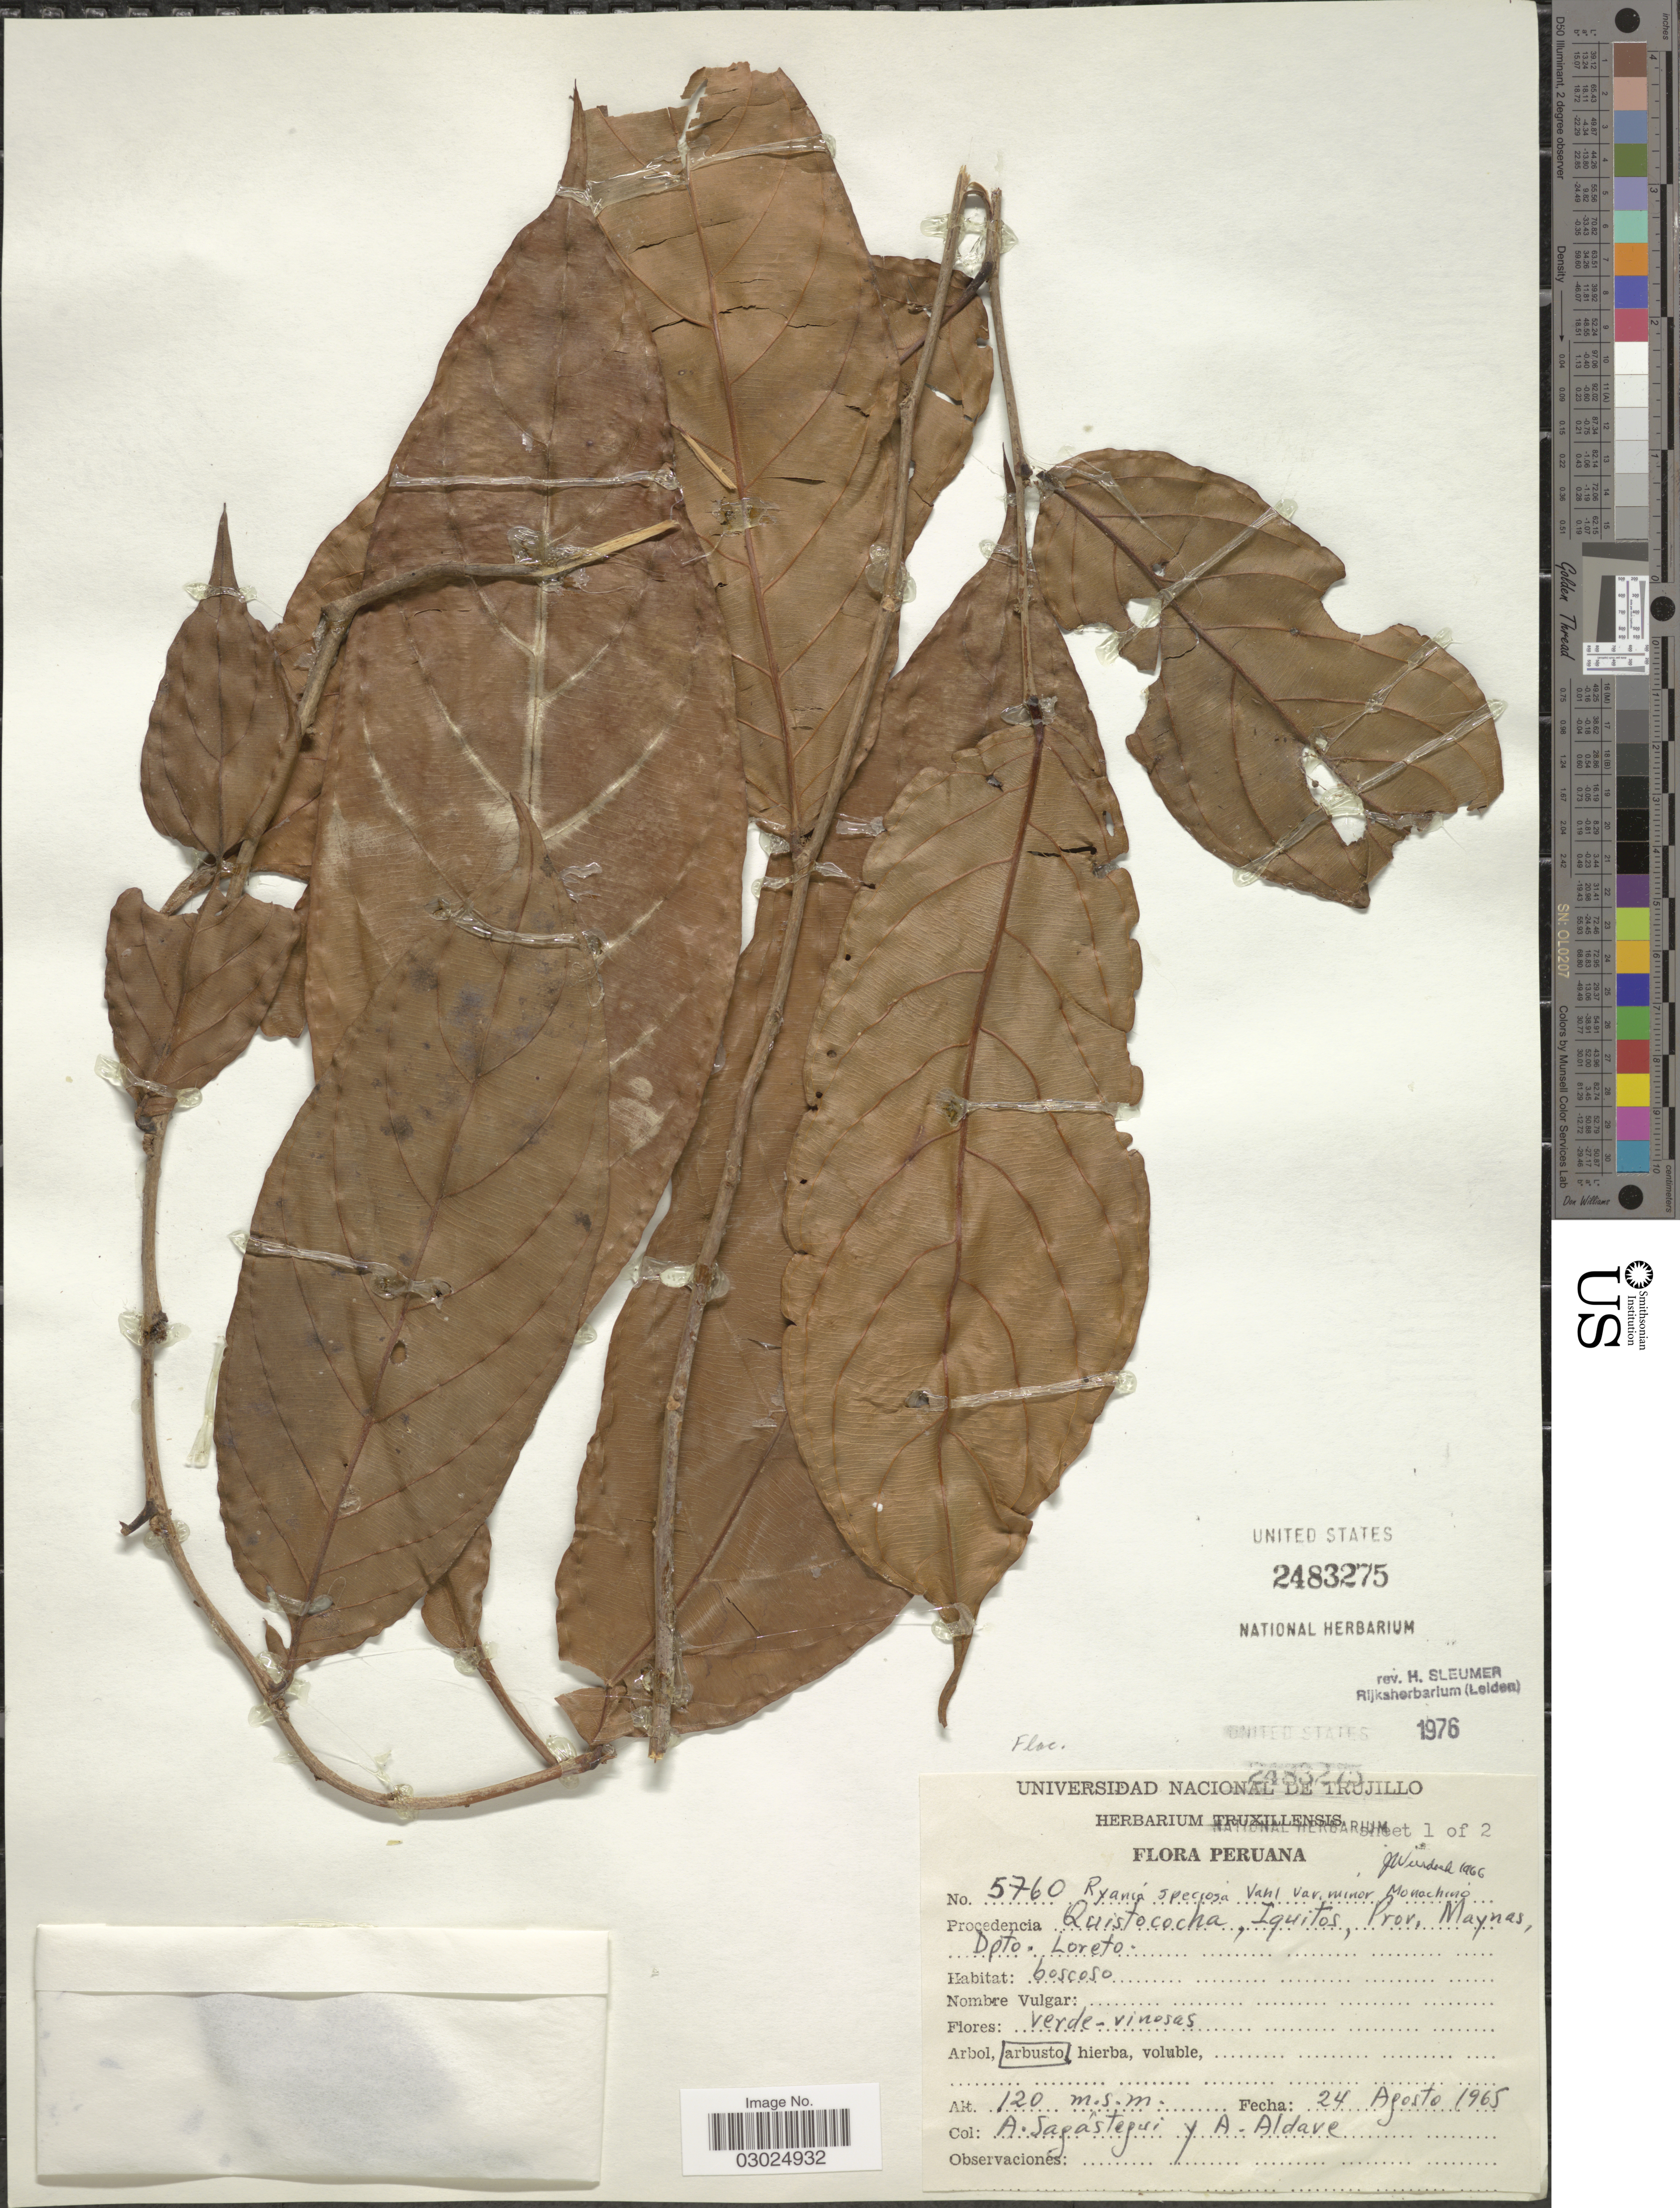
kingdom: Plantae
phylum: Tracheophyta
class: Magnoliopsida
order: Malpighiales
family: Salicaceae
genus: Ryania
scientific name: Ryania speciosa var. minor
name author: Monach.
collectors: A. Sagastegui & A. Aldave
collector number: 5760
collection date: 1965-08-24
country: Peru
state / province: Loreto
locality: Quistococha, Iquitos, Prov. Maynas, Dpto. Loreto.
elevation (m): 120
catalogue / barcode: US 2483275